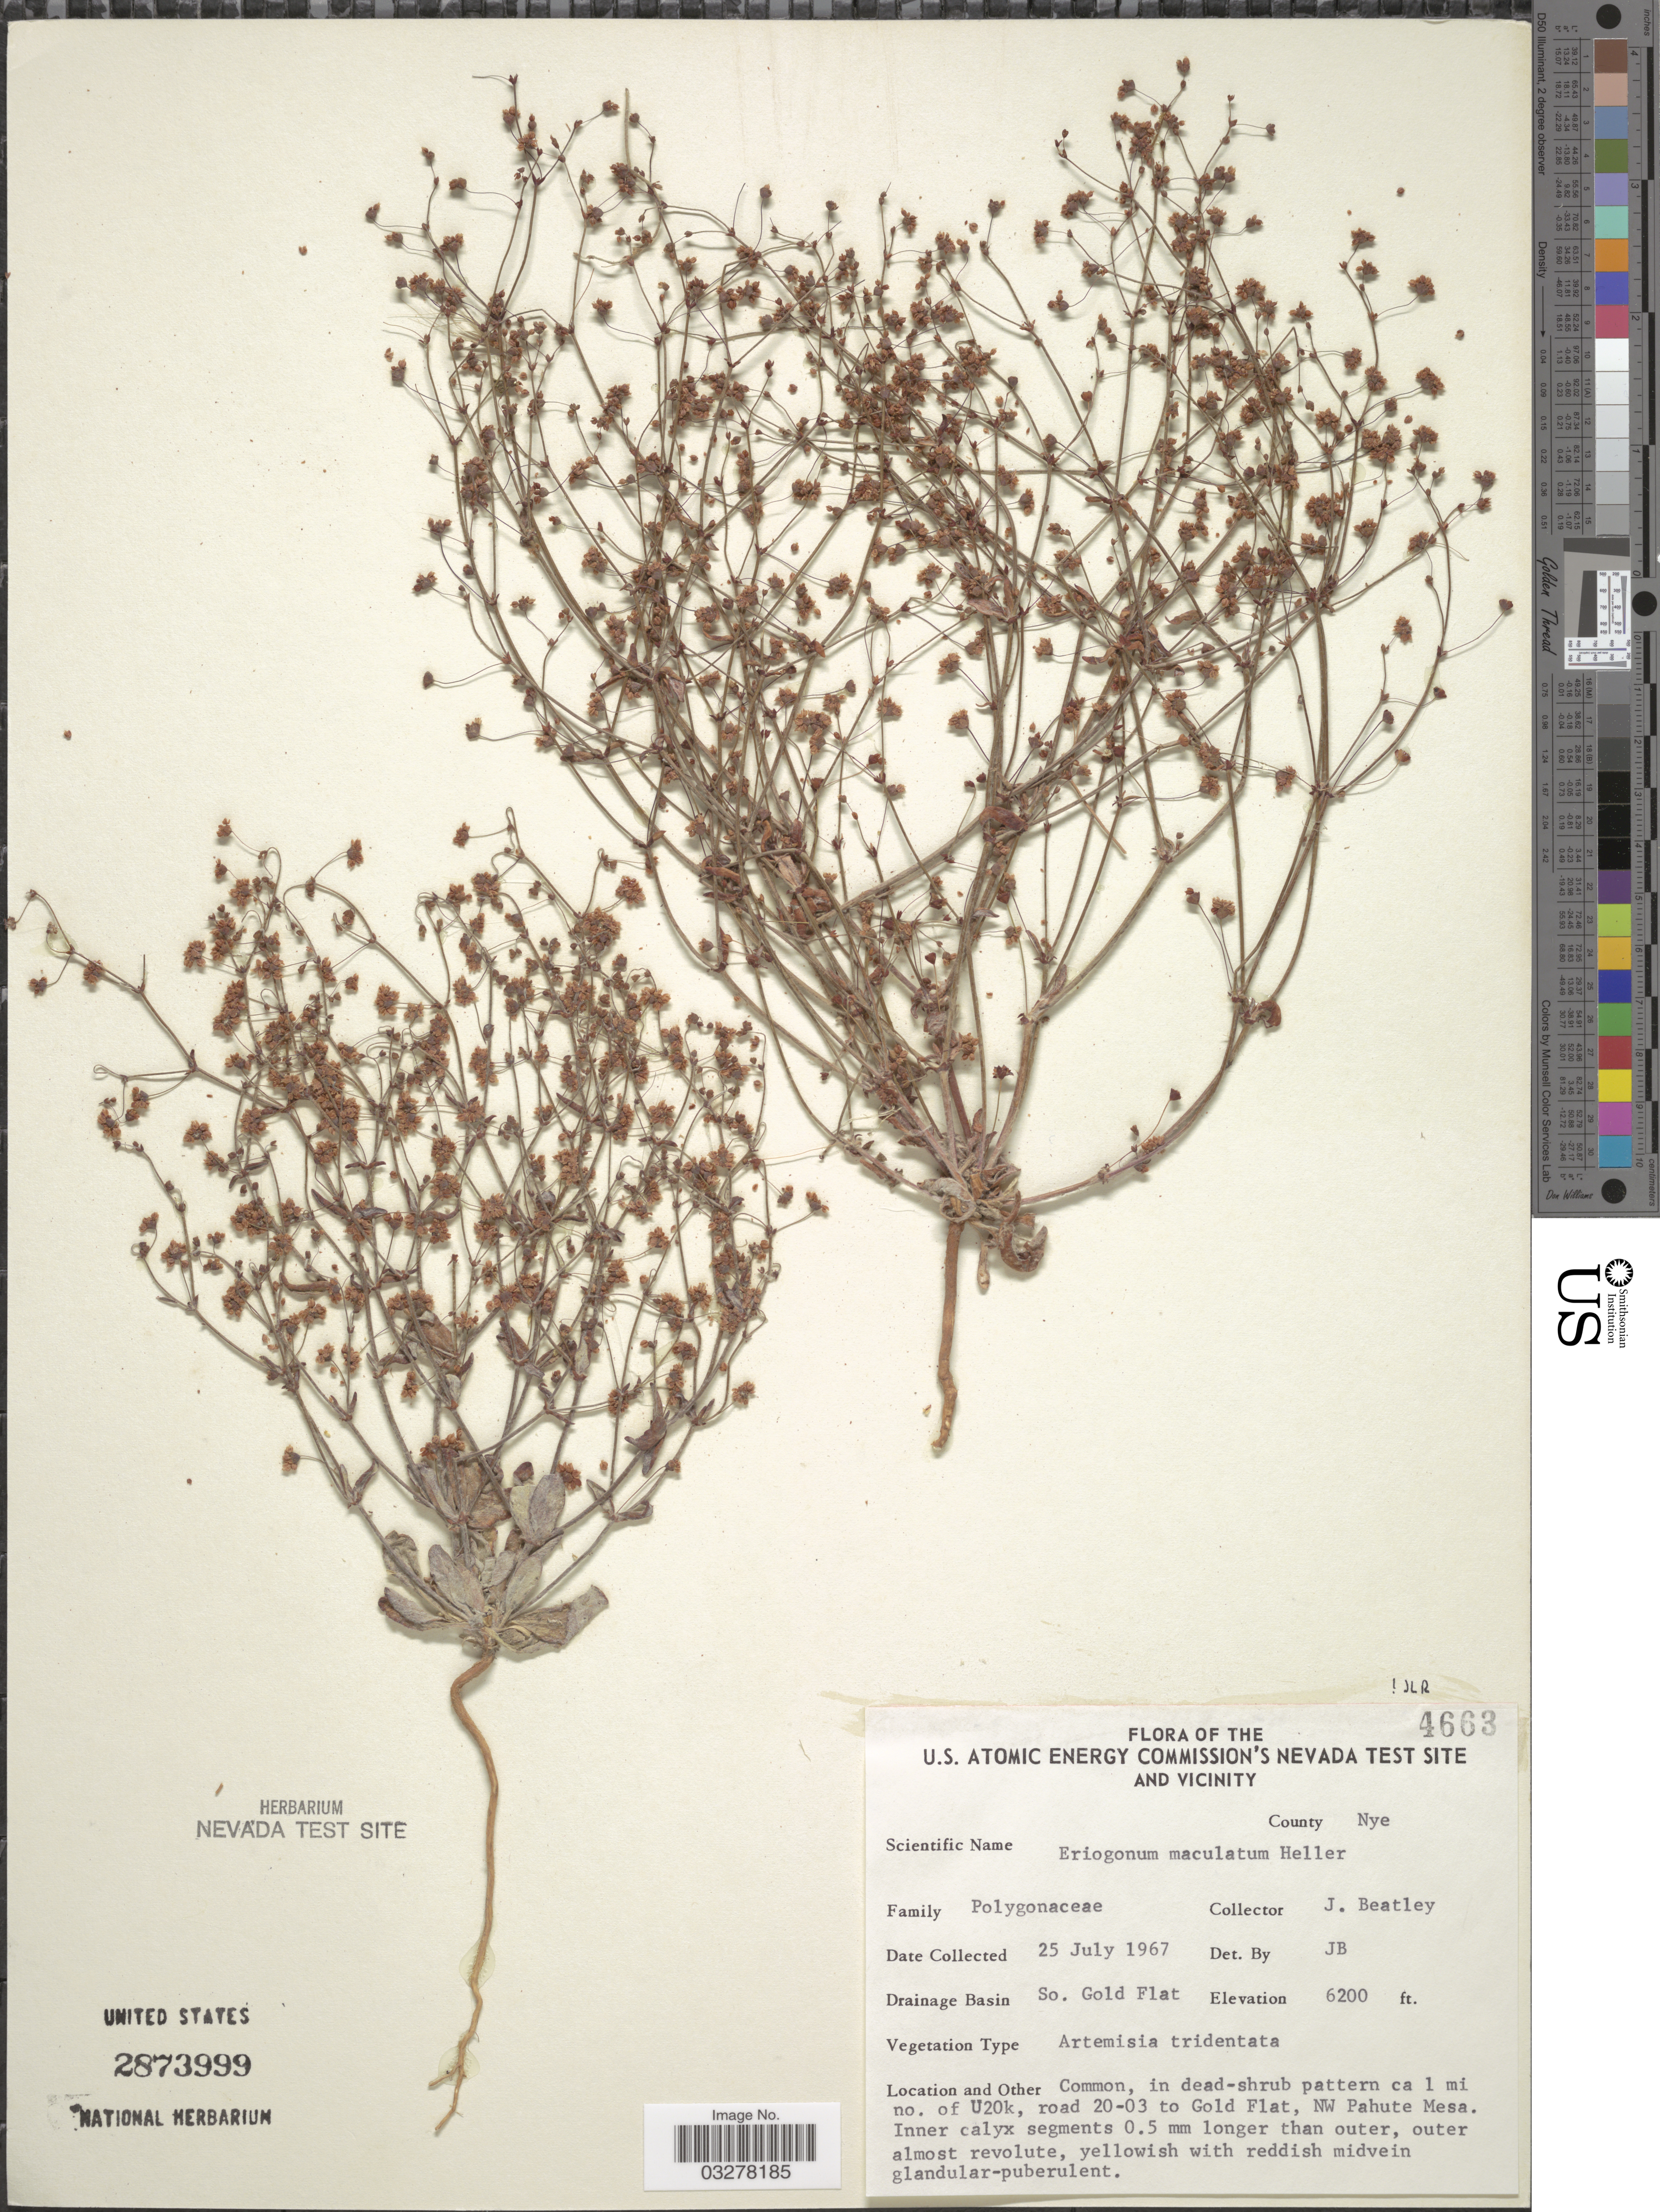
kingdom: Plantae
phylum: Tracheophyta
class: Magnoliopsida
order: Caryophyllales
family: Polygonaceae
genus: Eriogonum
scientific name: Eriogonum maculatum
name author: A. Heller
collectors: J. C. Beatley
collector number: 4663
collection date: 1967-07-25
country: United States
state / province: Nevada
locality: The U.S. Atomic Energy Commission's Nevada Test Site and Vicinity. County Nye. Drainage Basin So. Gold Flat. Ca 1 mi no. of U20k, road 20-03 to Gold Flat, NW Pahute Mesa.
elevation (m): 1890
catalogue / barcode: US 2873999